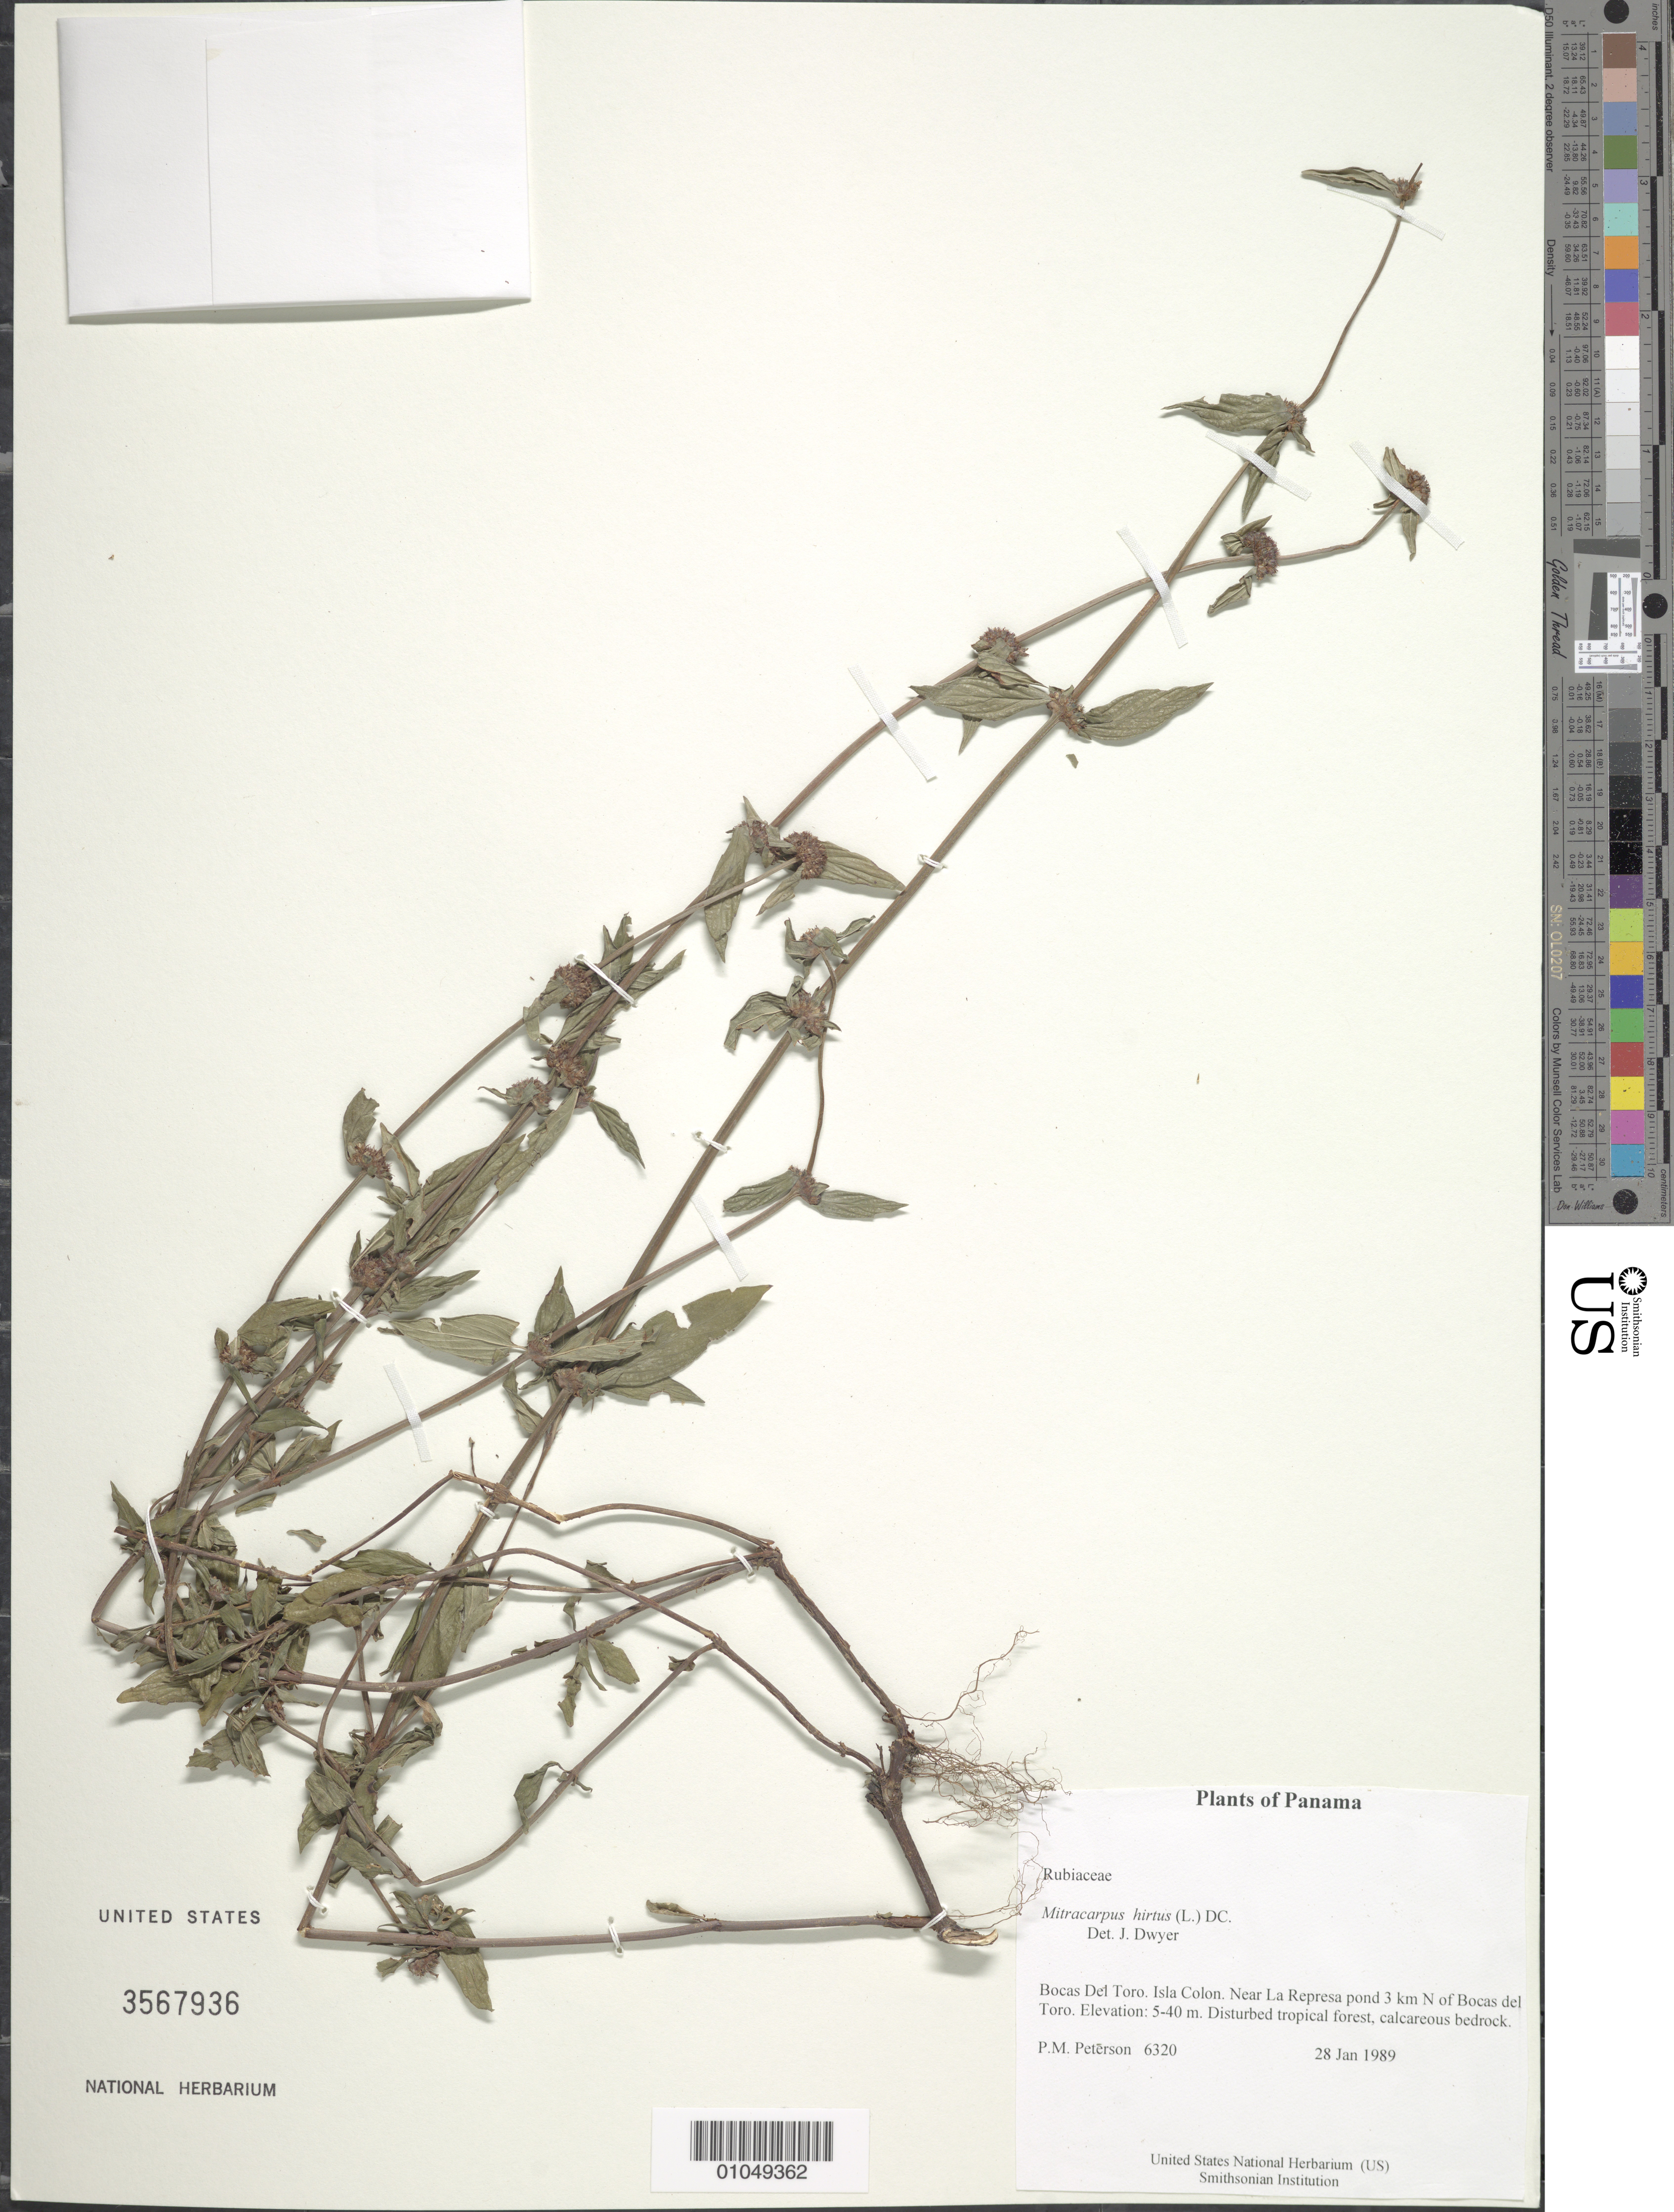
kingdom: Plantae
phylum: Tracheophyta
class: Magnoliopsida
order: Gentianales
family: Rubiaceae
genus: Mitracarpus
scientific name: Mitracarpus hirtus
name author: (L.) DC.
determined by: Dwyer, J.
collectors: P. M. Peterson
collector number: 06320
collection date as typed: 28 Jan 1989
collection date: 1989-01-28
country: Panama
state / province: Bocas del Toro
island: Colón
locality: Near La Represa pond 3 km N of Bocas del Toro.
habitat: Disturbed tropical forest, calcareous bedrock.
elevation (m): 5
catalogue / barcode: US 3567936